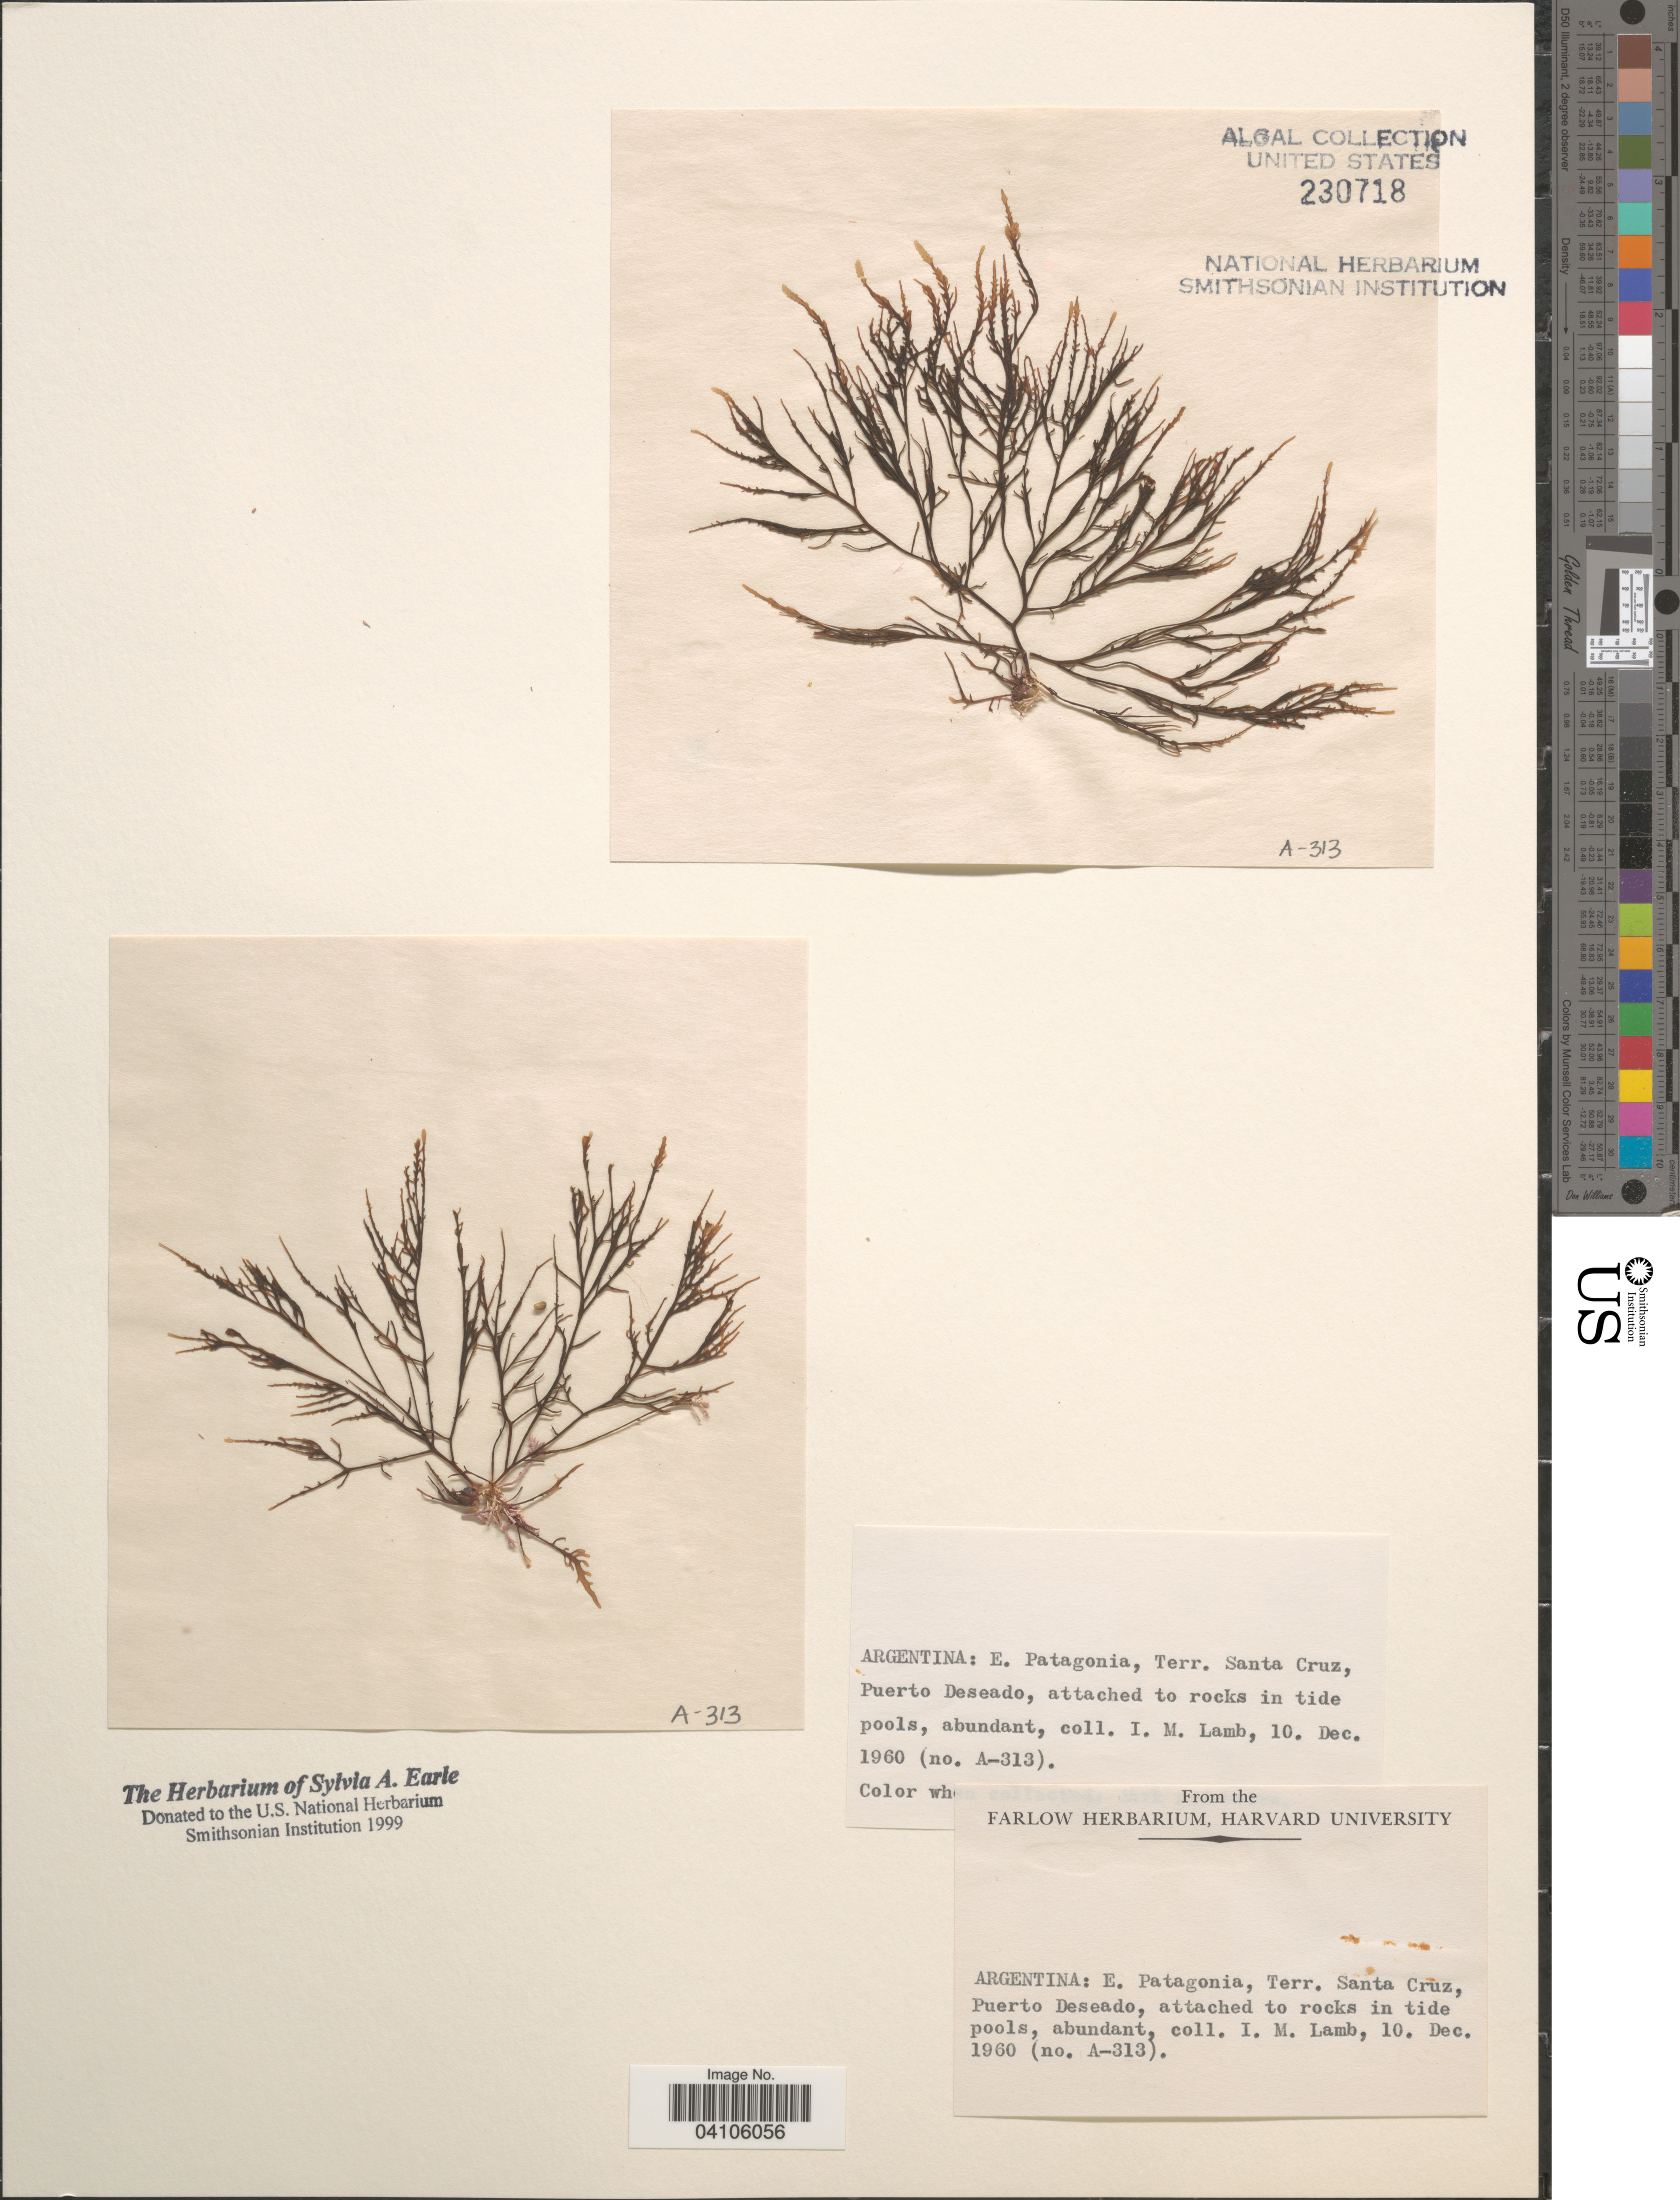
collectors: I. M. Lamb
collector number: A-313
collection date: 1960-12-10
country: Argentina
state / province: Santa Cruz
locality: E. Patagonia, Terr. Santa Cruz, Puerto Deseado.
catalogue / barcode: US 230718